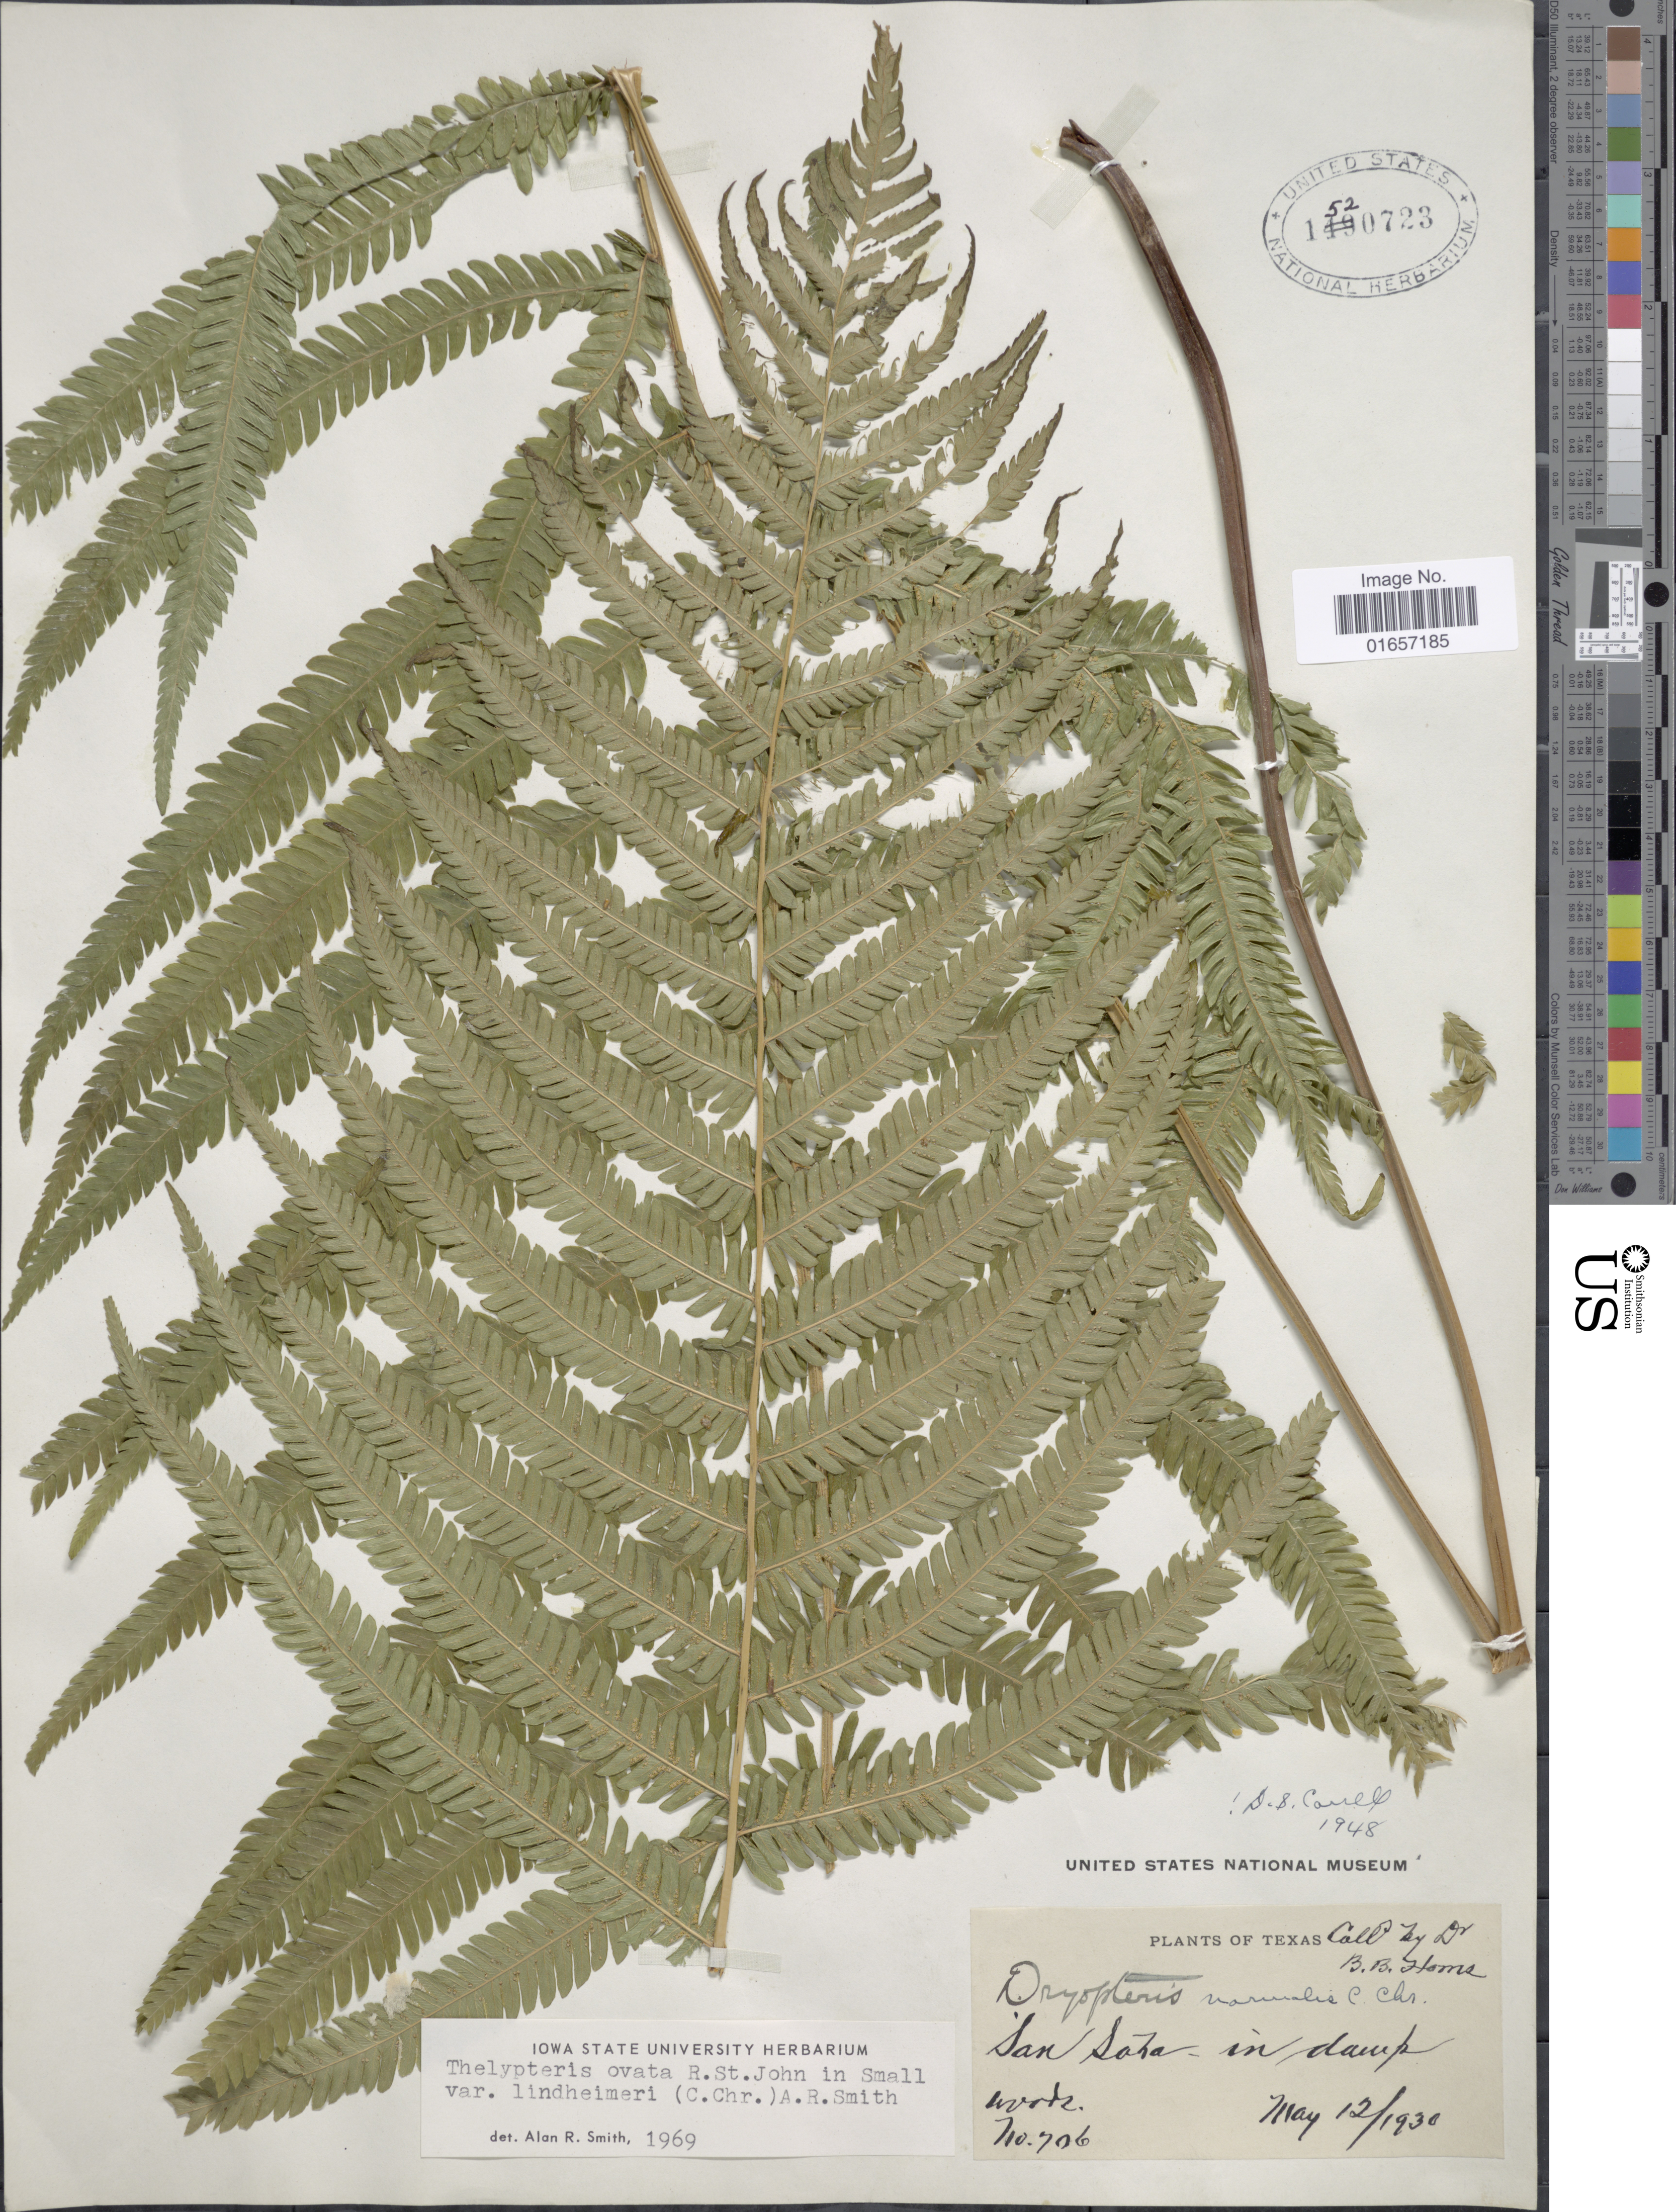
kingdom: Plantae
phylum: Tracheophyta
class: Polypodiopsida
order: Polypodiales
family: Thelypteridaceae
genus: Christella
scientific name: Christella ovata var. lindheimari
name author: (C. Chr.) A.R. Sm.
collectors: B. B. Harris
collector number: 706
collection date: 1938-05-12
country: United States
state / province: Texas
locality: San Saba in damp woods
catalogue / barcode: US 1520723